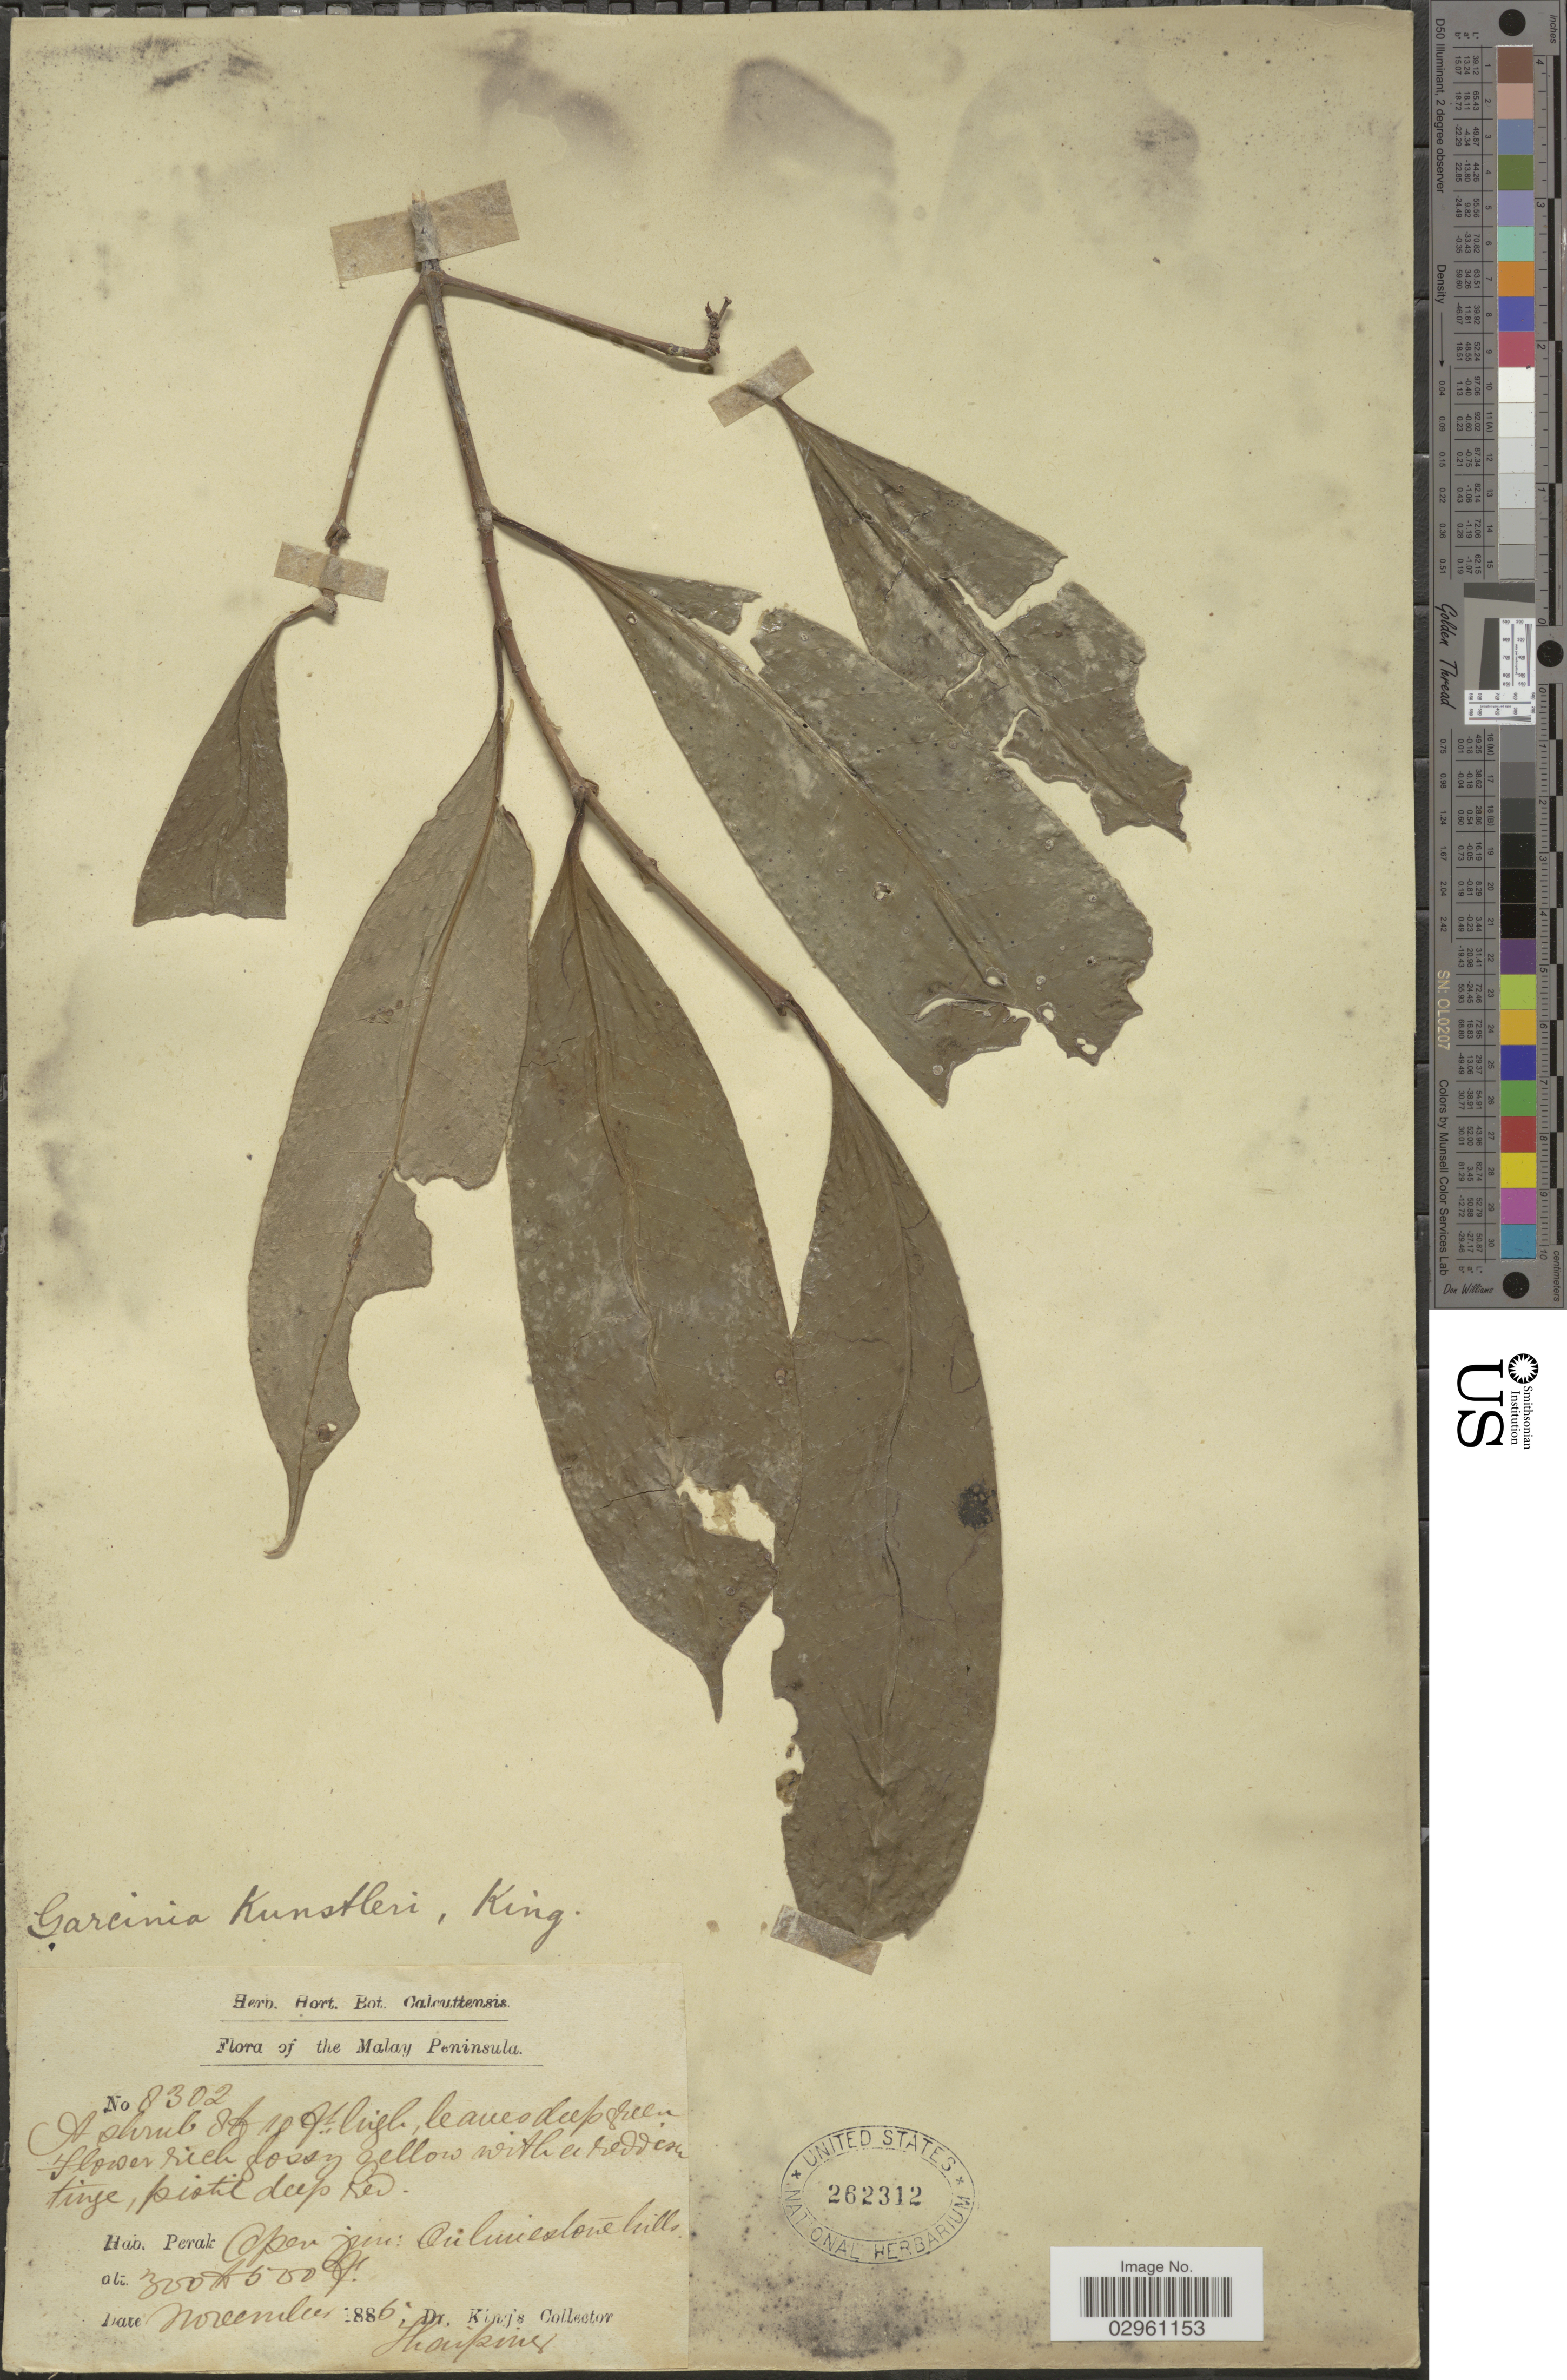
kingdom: Plantae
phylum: Tracheophyta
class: Magnoliopsida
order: Malpighiales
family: Clusiaceae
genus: Garcinia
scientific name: Garcinia kunstleri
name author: King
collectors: Dr. King's collector & Thaiping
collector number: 8302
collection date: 1886-11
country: Malaysia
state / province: Perak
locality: The Malay Peninsula. Larut, Perak.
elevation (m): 91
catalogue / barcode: US 262312